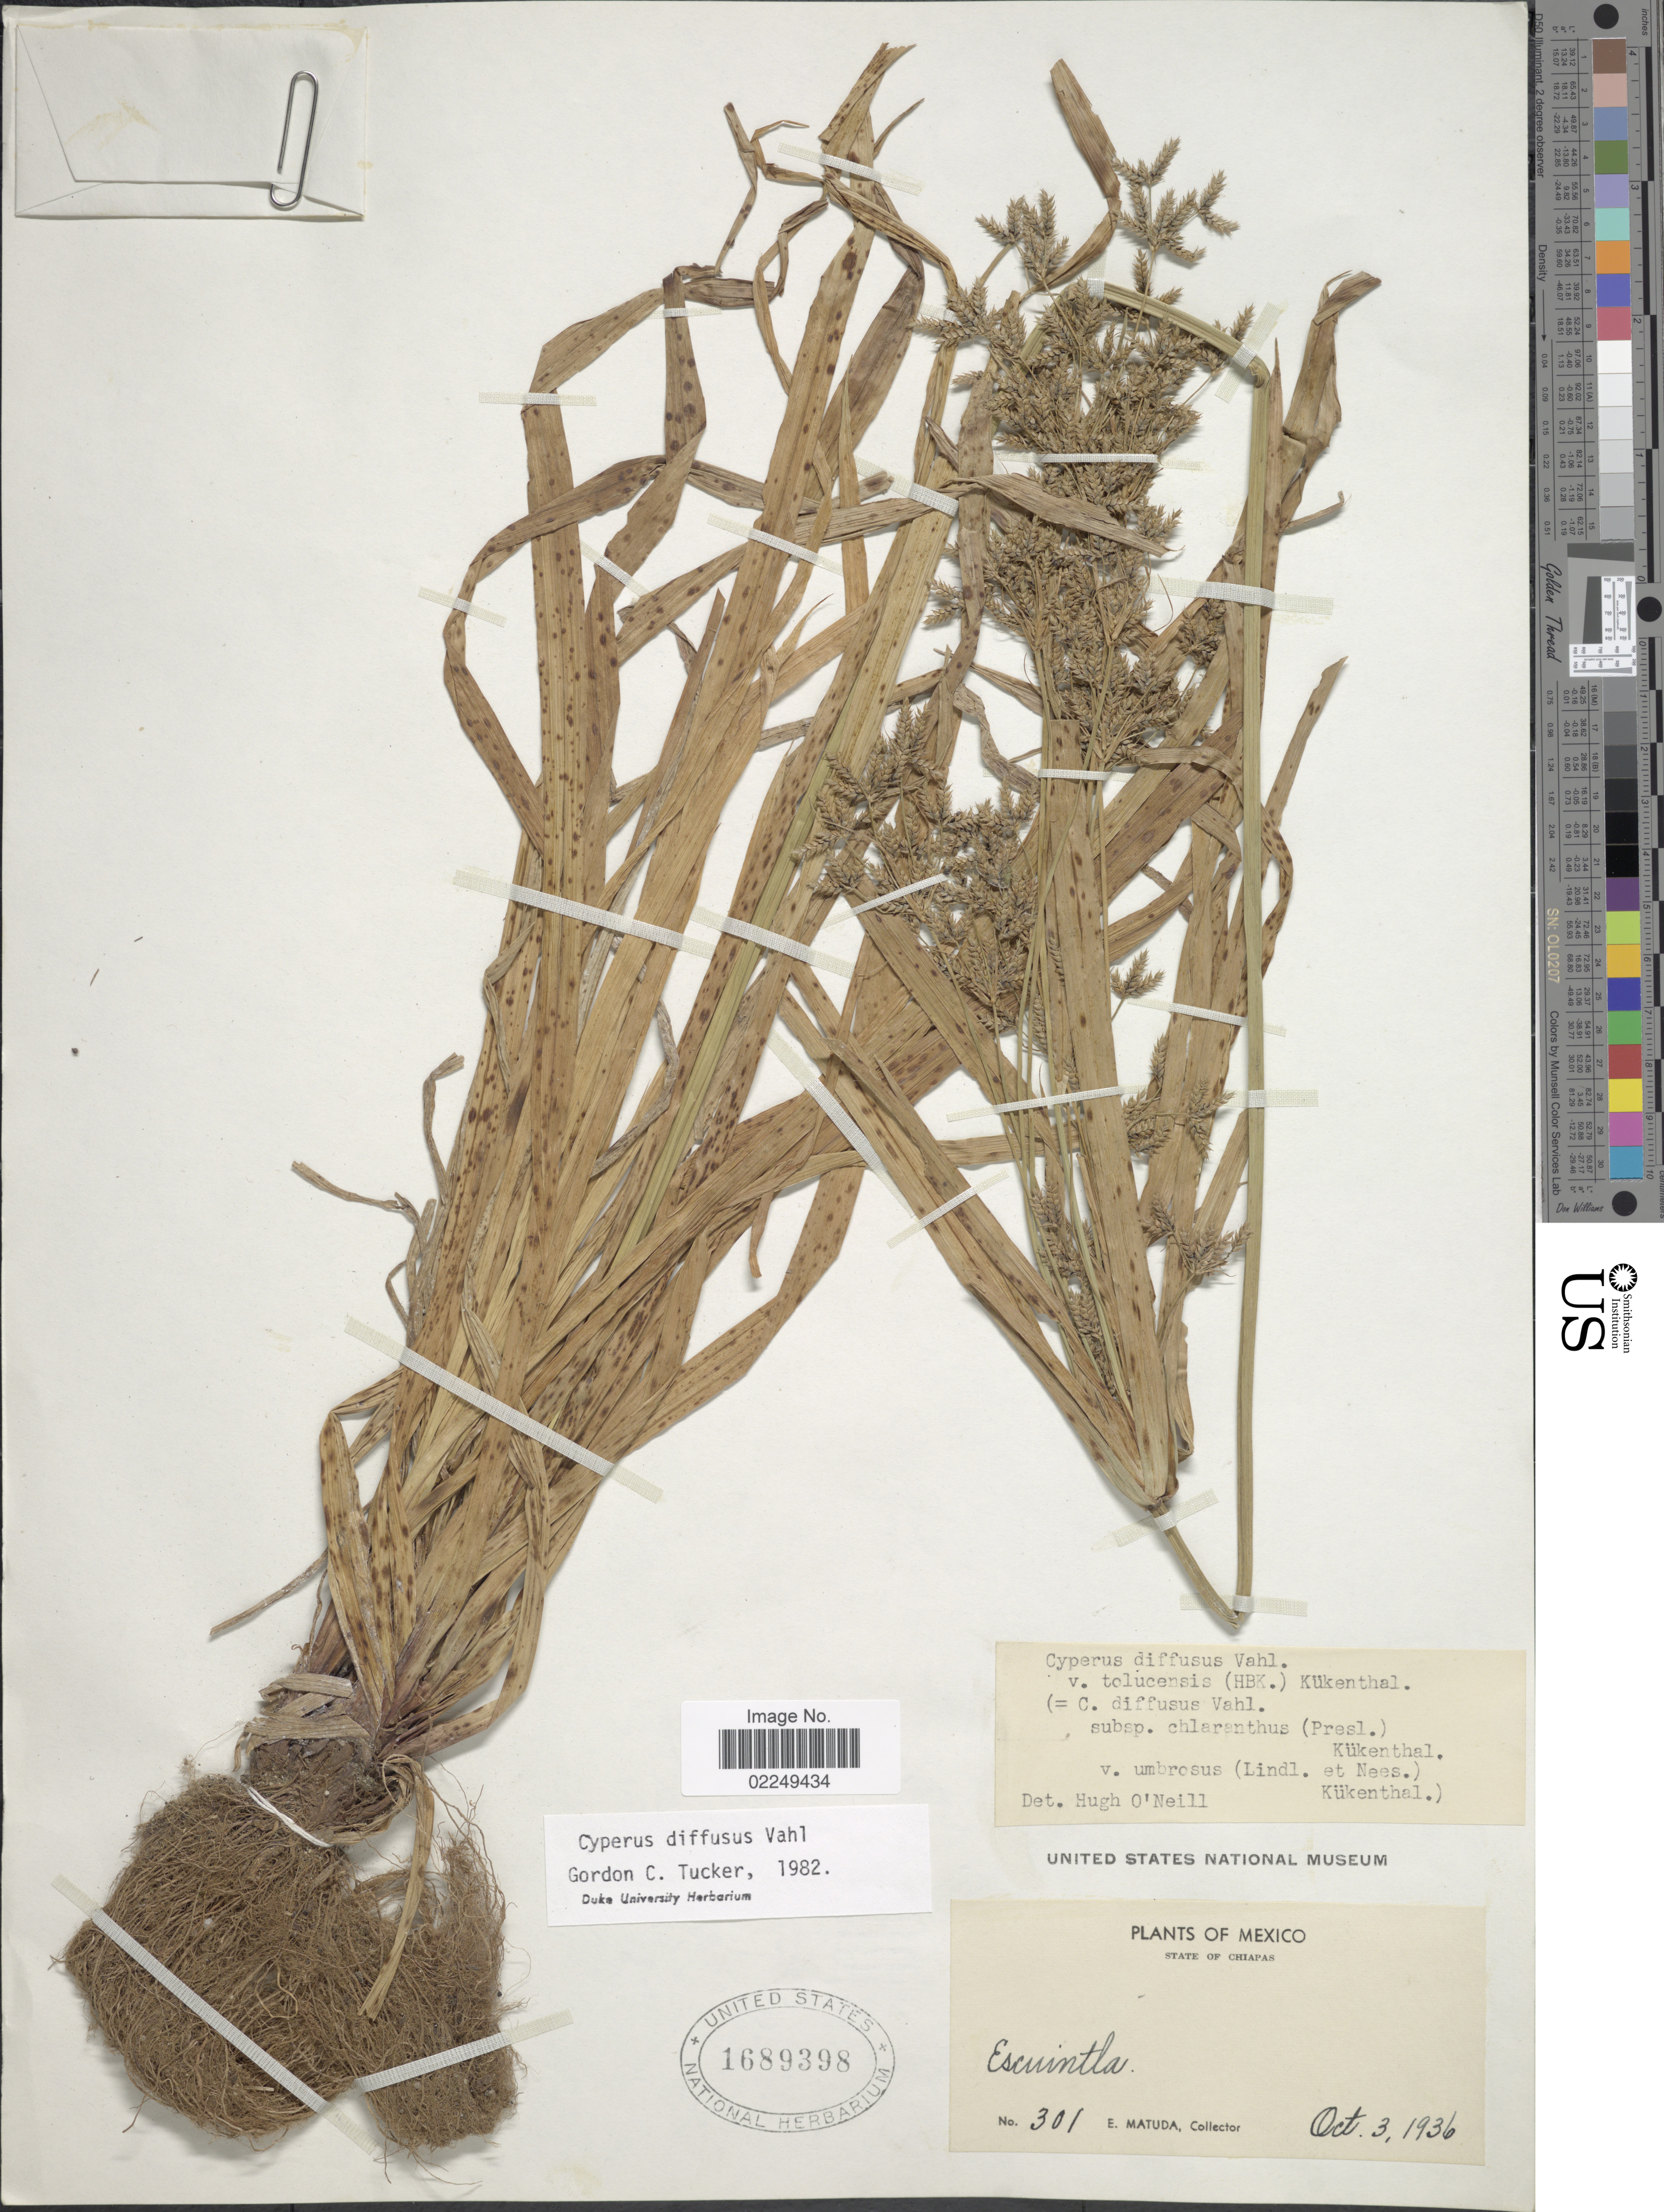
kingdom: Plantae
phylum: Tracheophyta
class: Liliopsida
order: Poales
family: Cyperaceae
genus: Cyperus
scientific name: Cyperus laxus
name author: Lam.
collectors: E. Matuda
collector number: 301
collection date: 1936-10-03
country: Mexico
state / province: Chiapas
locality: State of Chiapas, Escuintla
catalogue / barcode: US 1689398